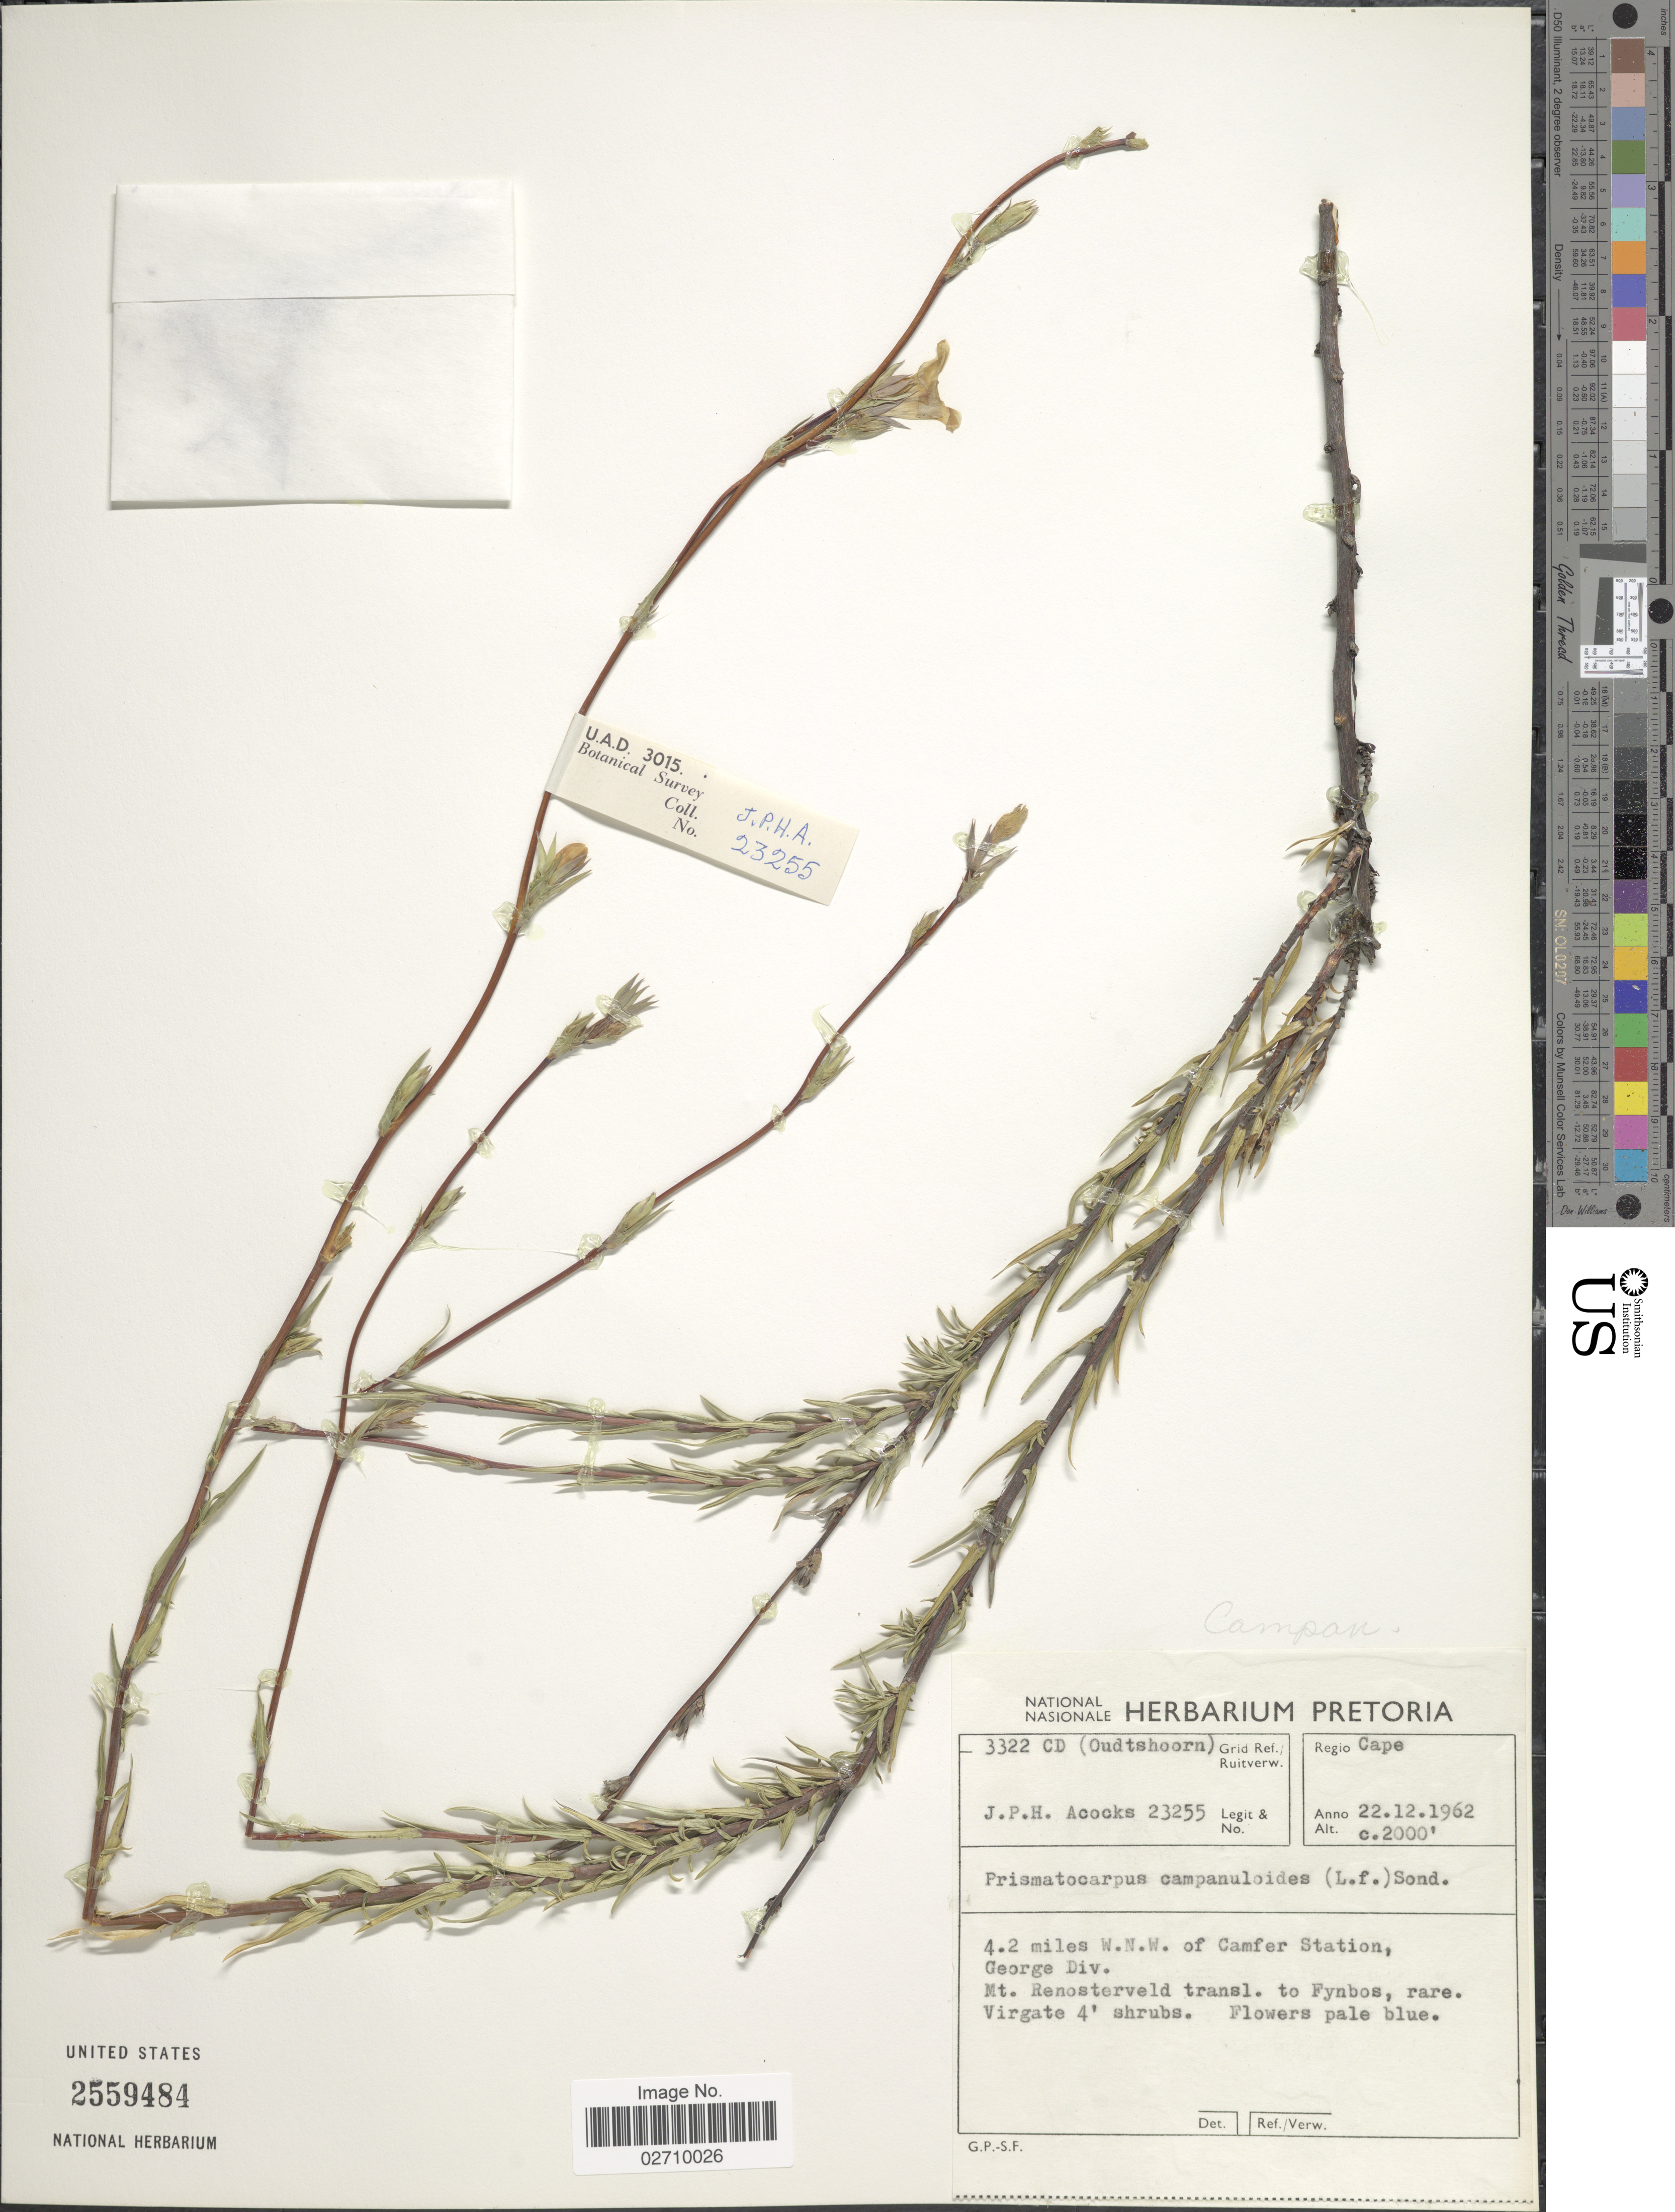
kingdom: Plantae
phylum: Tracheophyta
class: Magnoliopsida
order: Asterales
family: Campanulaceae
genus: Prismatocarpus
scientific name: Prismatocarpus campanuloides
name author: (L.) Sond.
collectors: J. P. Acocks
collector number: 23255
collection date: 1962-12-22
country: South Africa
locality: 3322 CD (Oudtshoorn). 4.2 miles W.N.W. of Camfer Station. George Div.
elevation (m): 610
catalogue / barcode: US 2559484